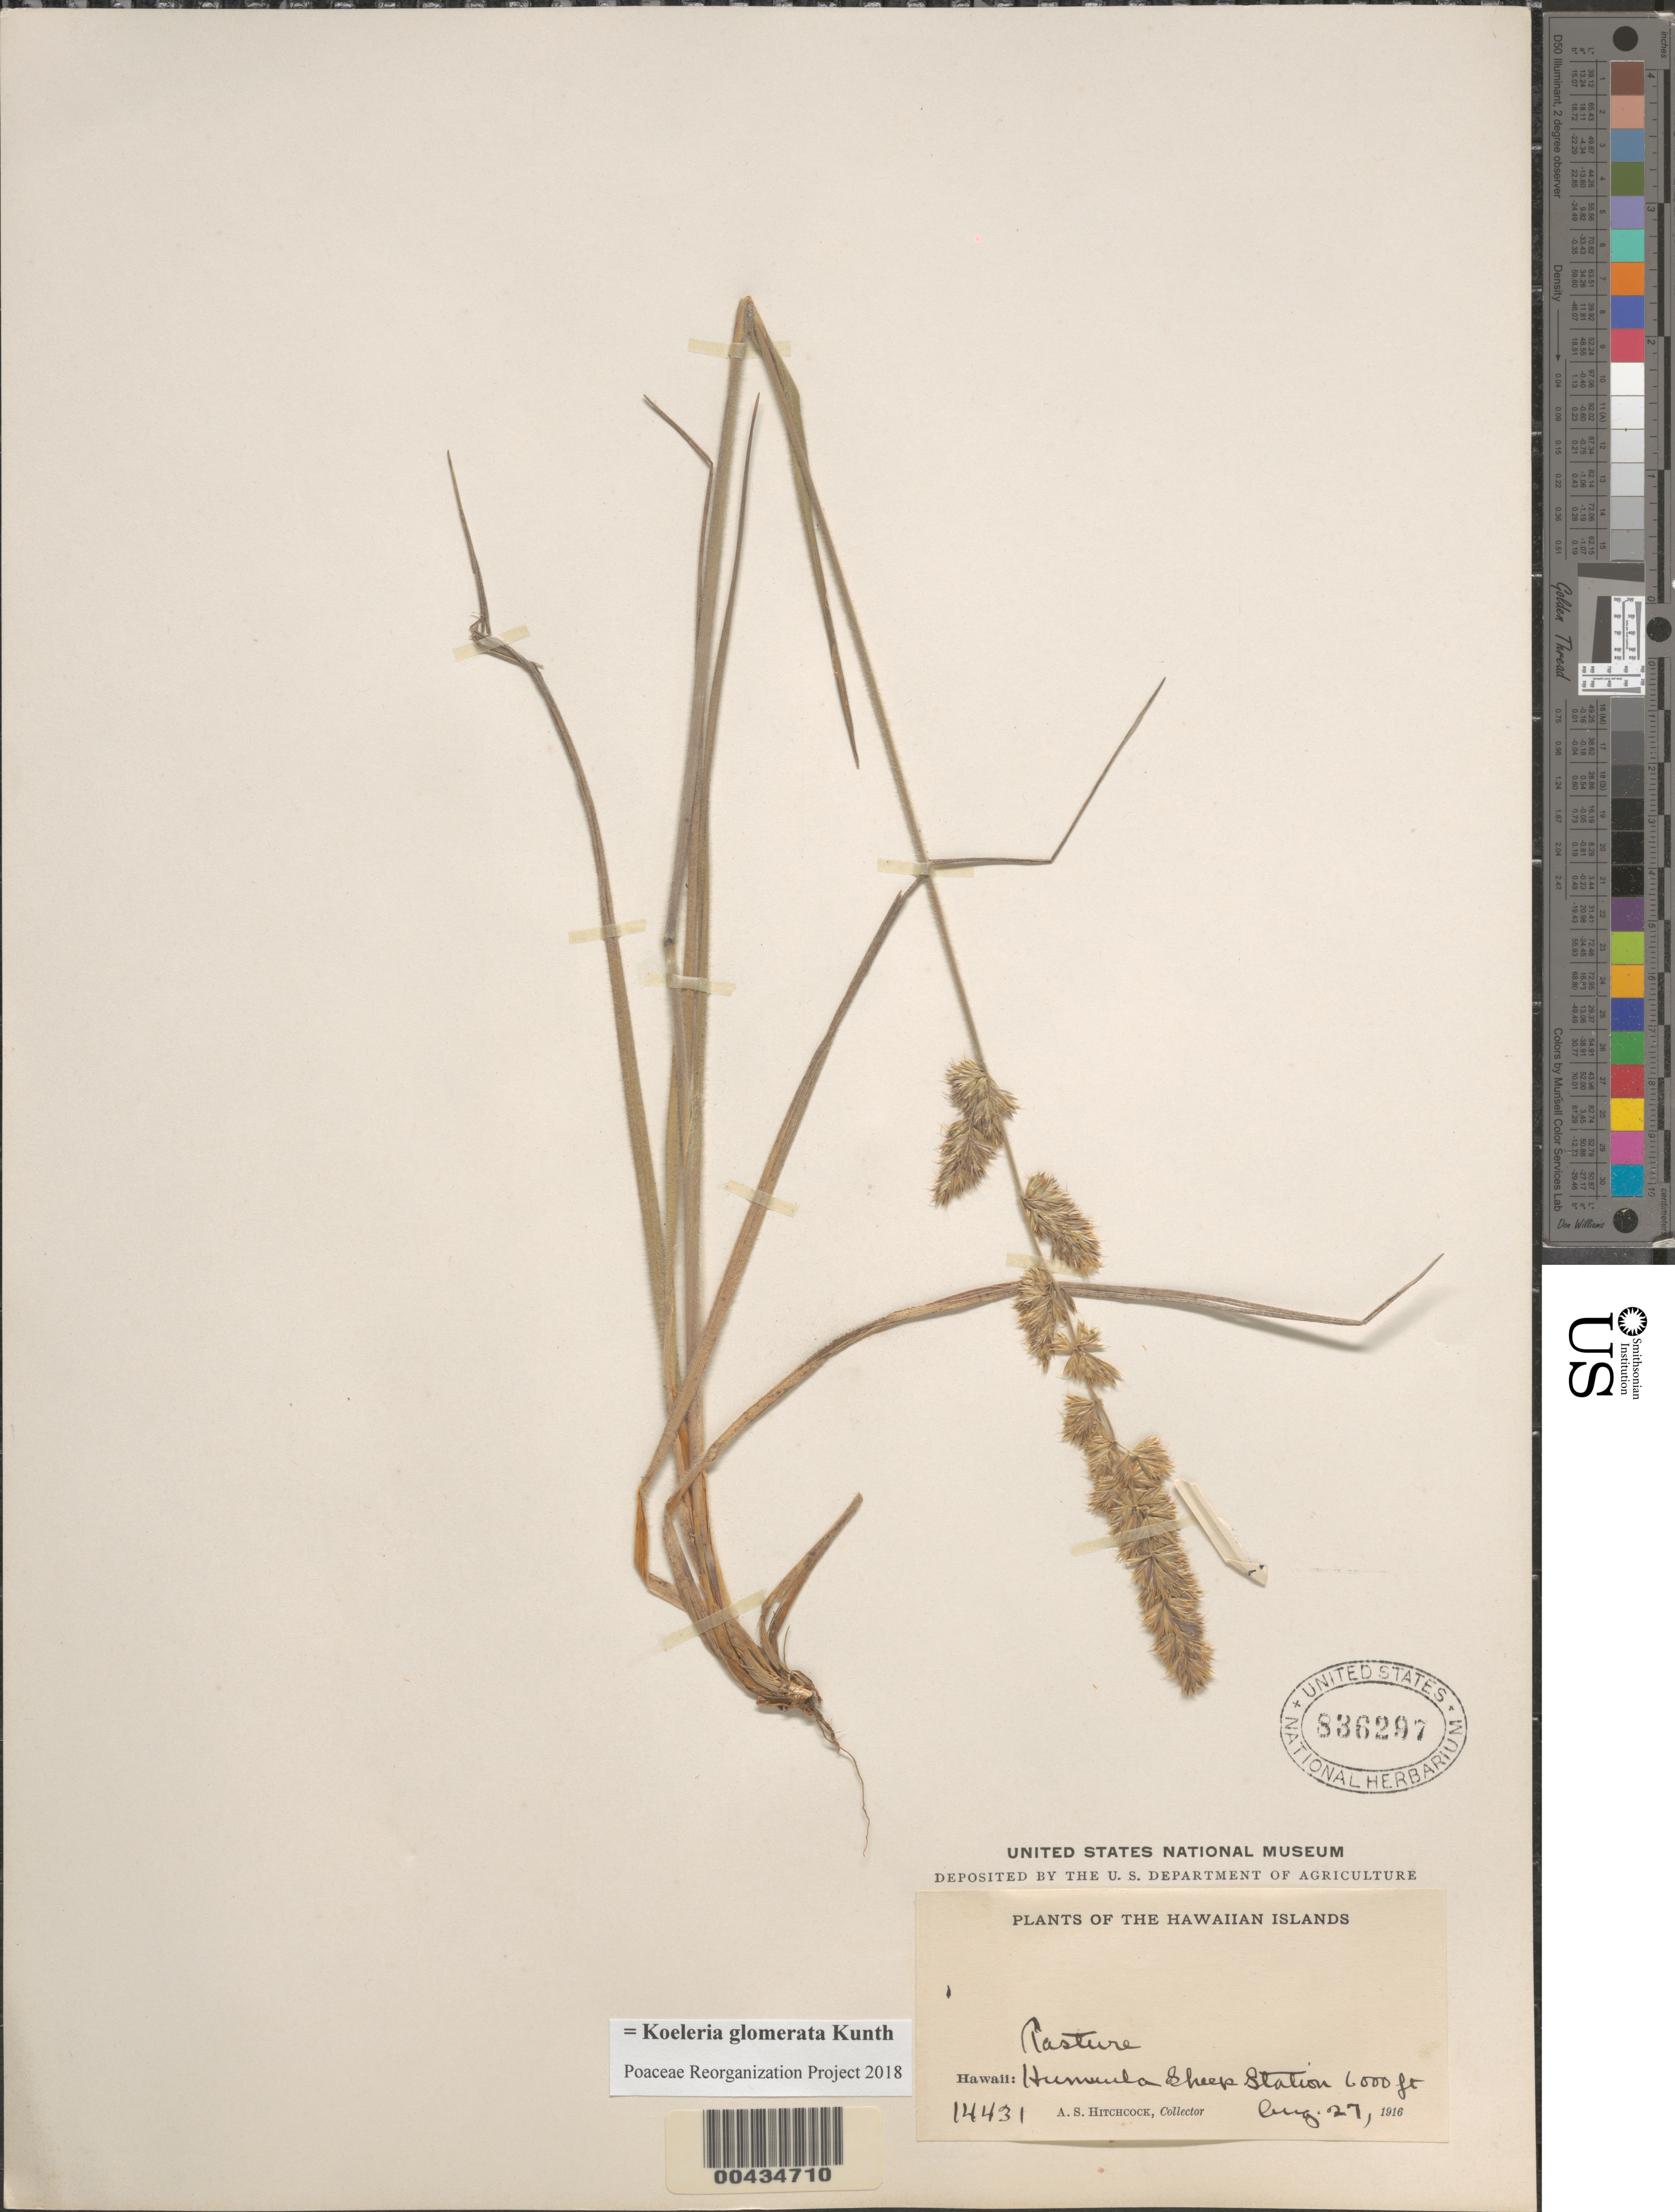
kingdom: Plantae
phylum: Tracheophyta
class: Liliopsida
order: Poales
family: Poaceae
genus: Koeleria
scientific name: Koeleria glomerata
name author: Kunth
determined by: Poaceae Reorganization Project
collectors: A. S. Hitchcock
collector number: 14431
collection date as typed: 27 Aug 1916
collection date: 1916-08-27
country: United States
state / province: Hawaii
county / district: Hawaii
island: Hawaii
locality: Humuula Sheep Station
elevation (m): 1829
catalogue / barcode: US 836297